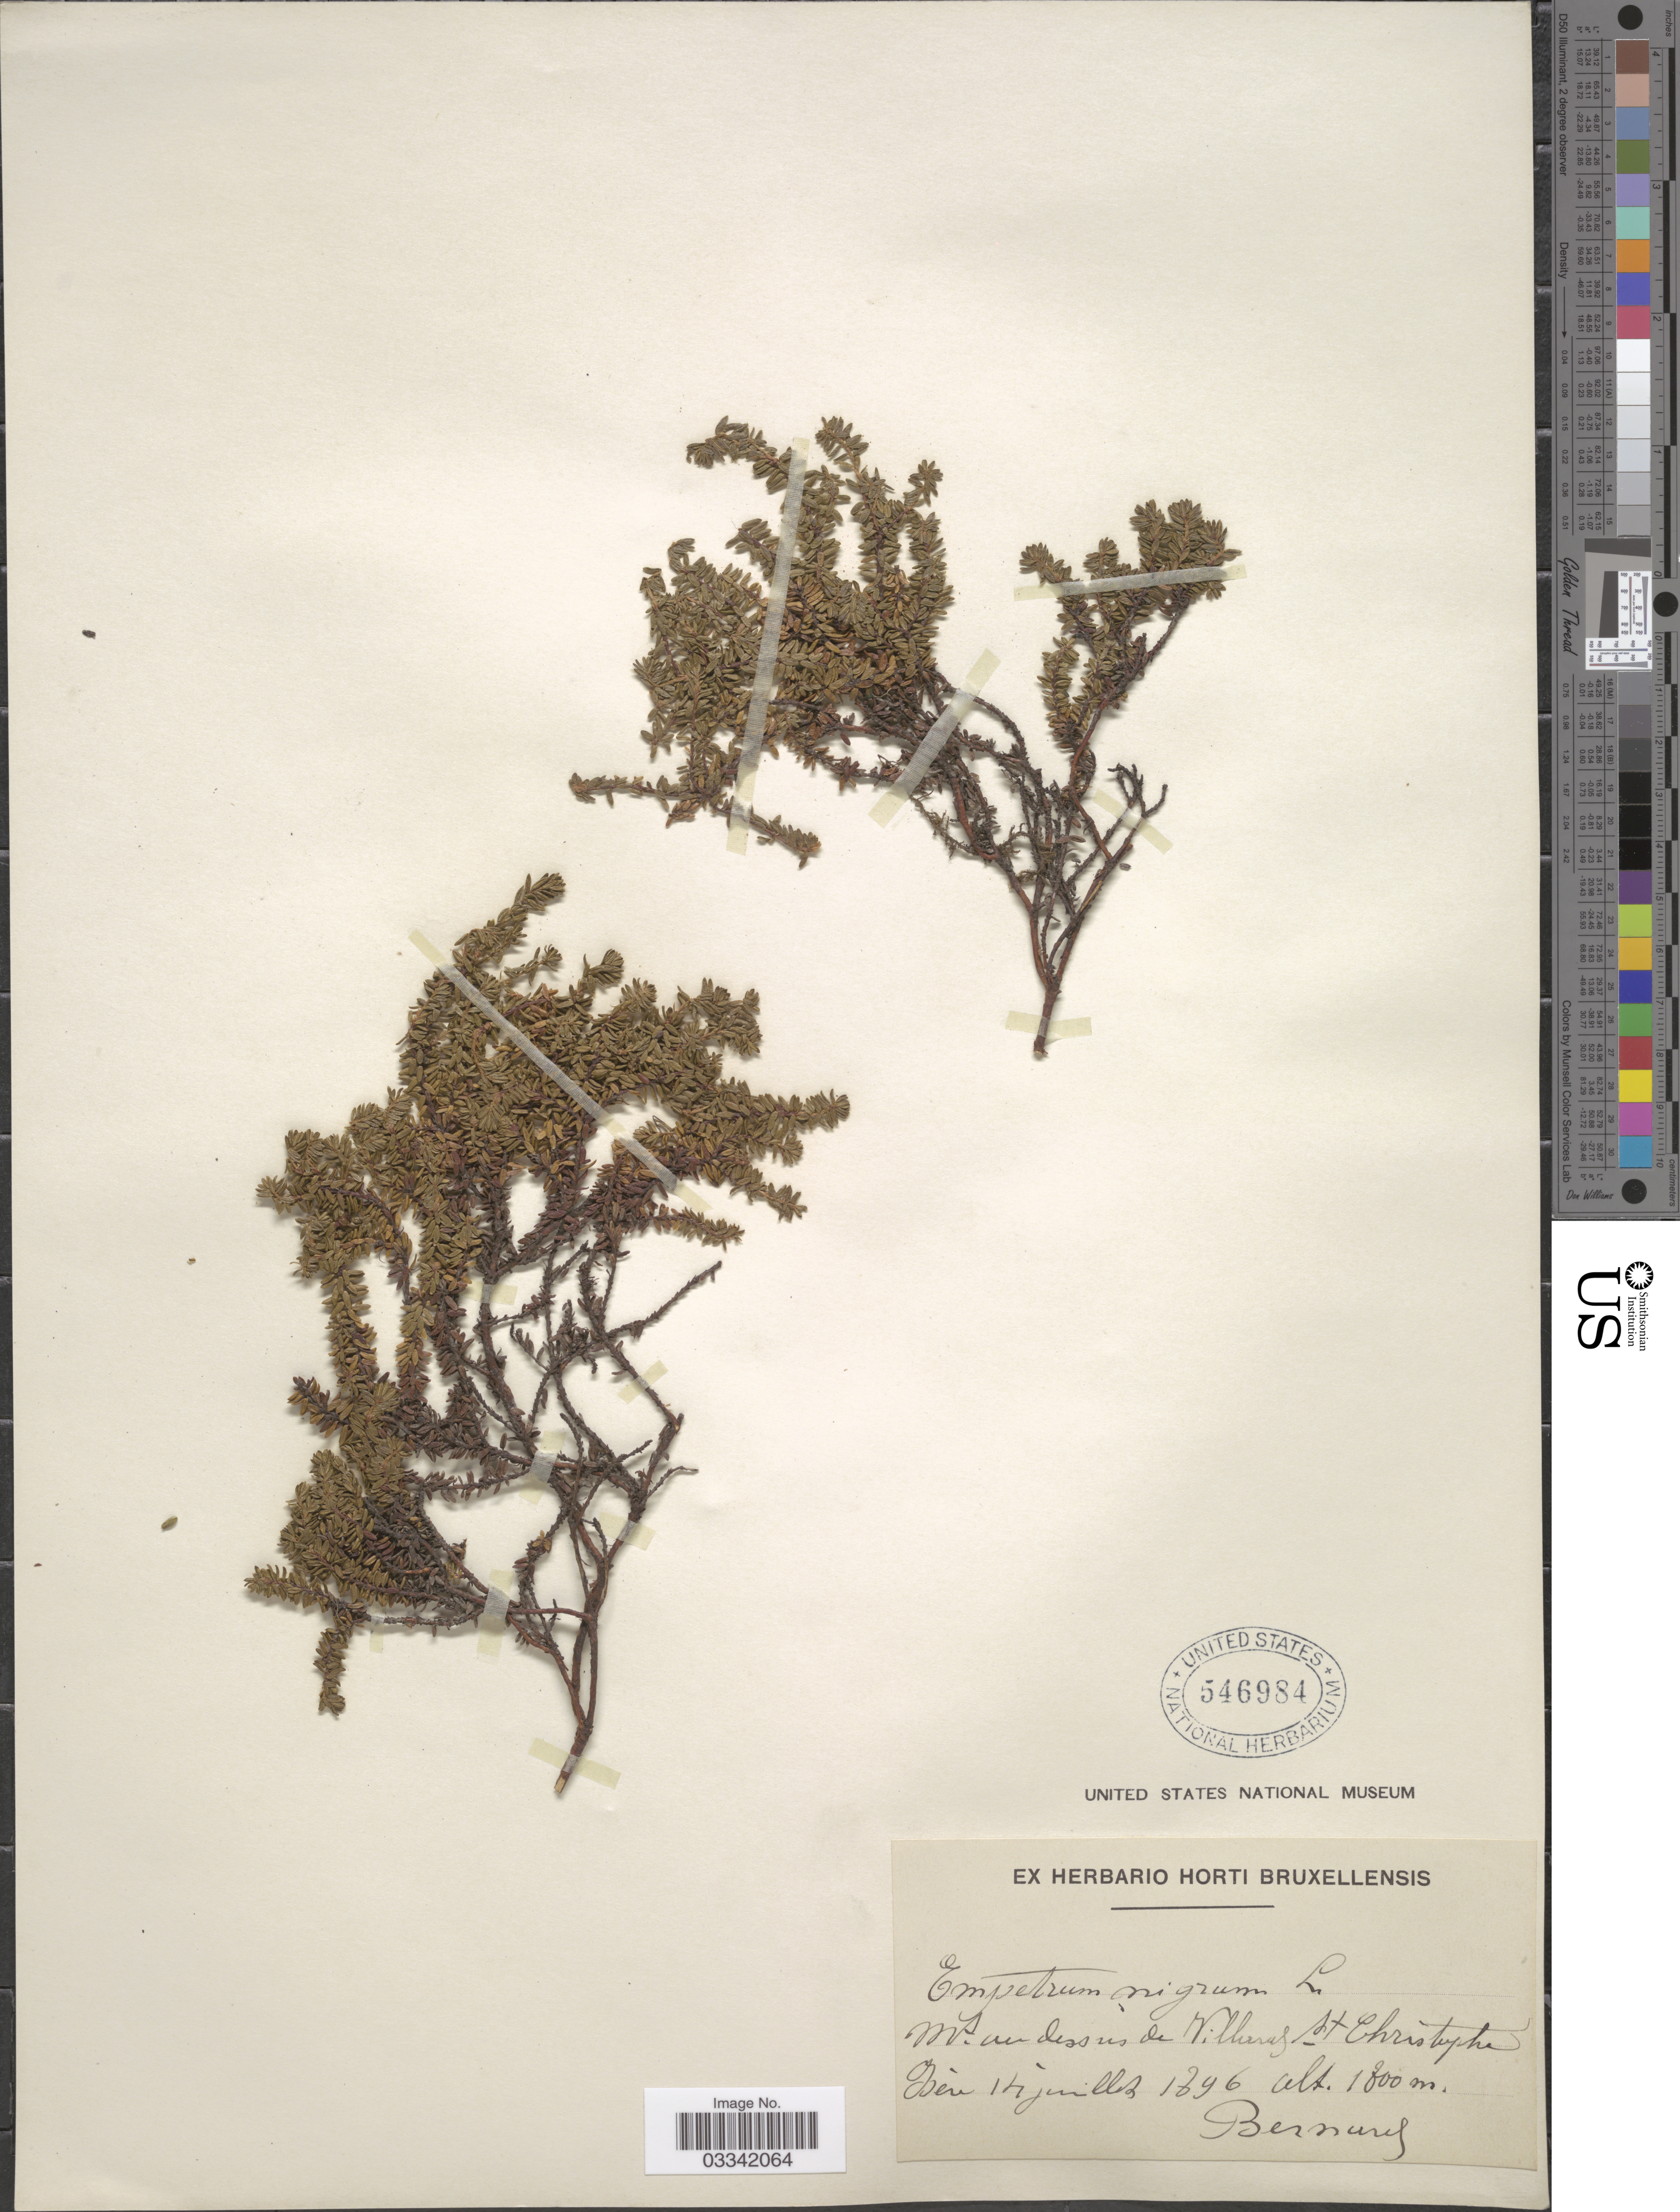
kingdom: Plantae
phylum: Tracheophyta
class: Magnoliopsida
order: Ericales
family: Ericaceae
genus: Empetrum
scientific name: Empetrum nigrum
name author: L.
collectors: -. Bernard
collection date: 1896-07-14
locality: Mt. [interpreted] au dessus de Villaraz [interpreted] St Christopher [interpreted].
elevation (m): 1600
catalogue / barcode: US 546984